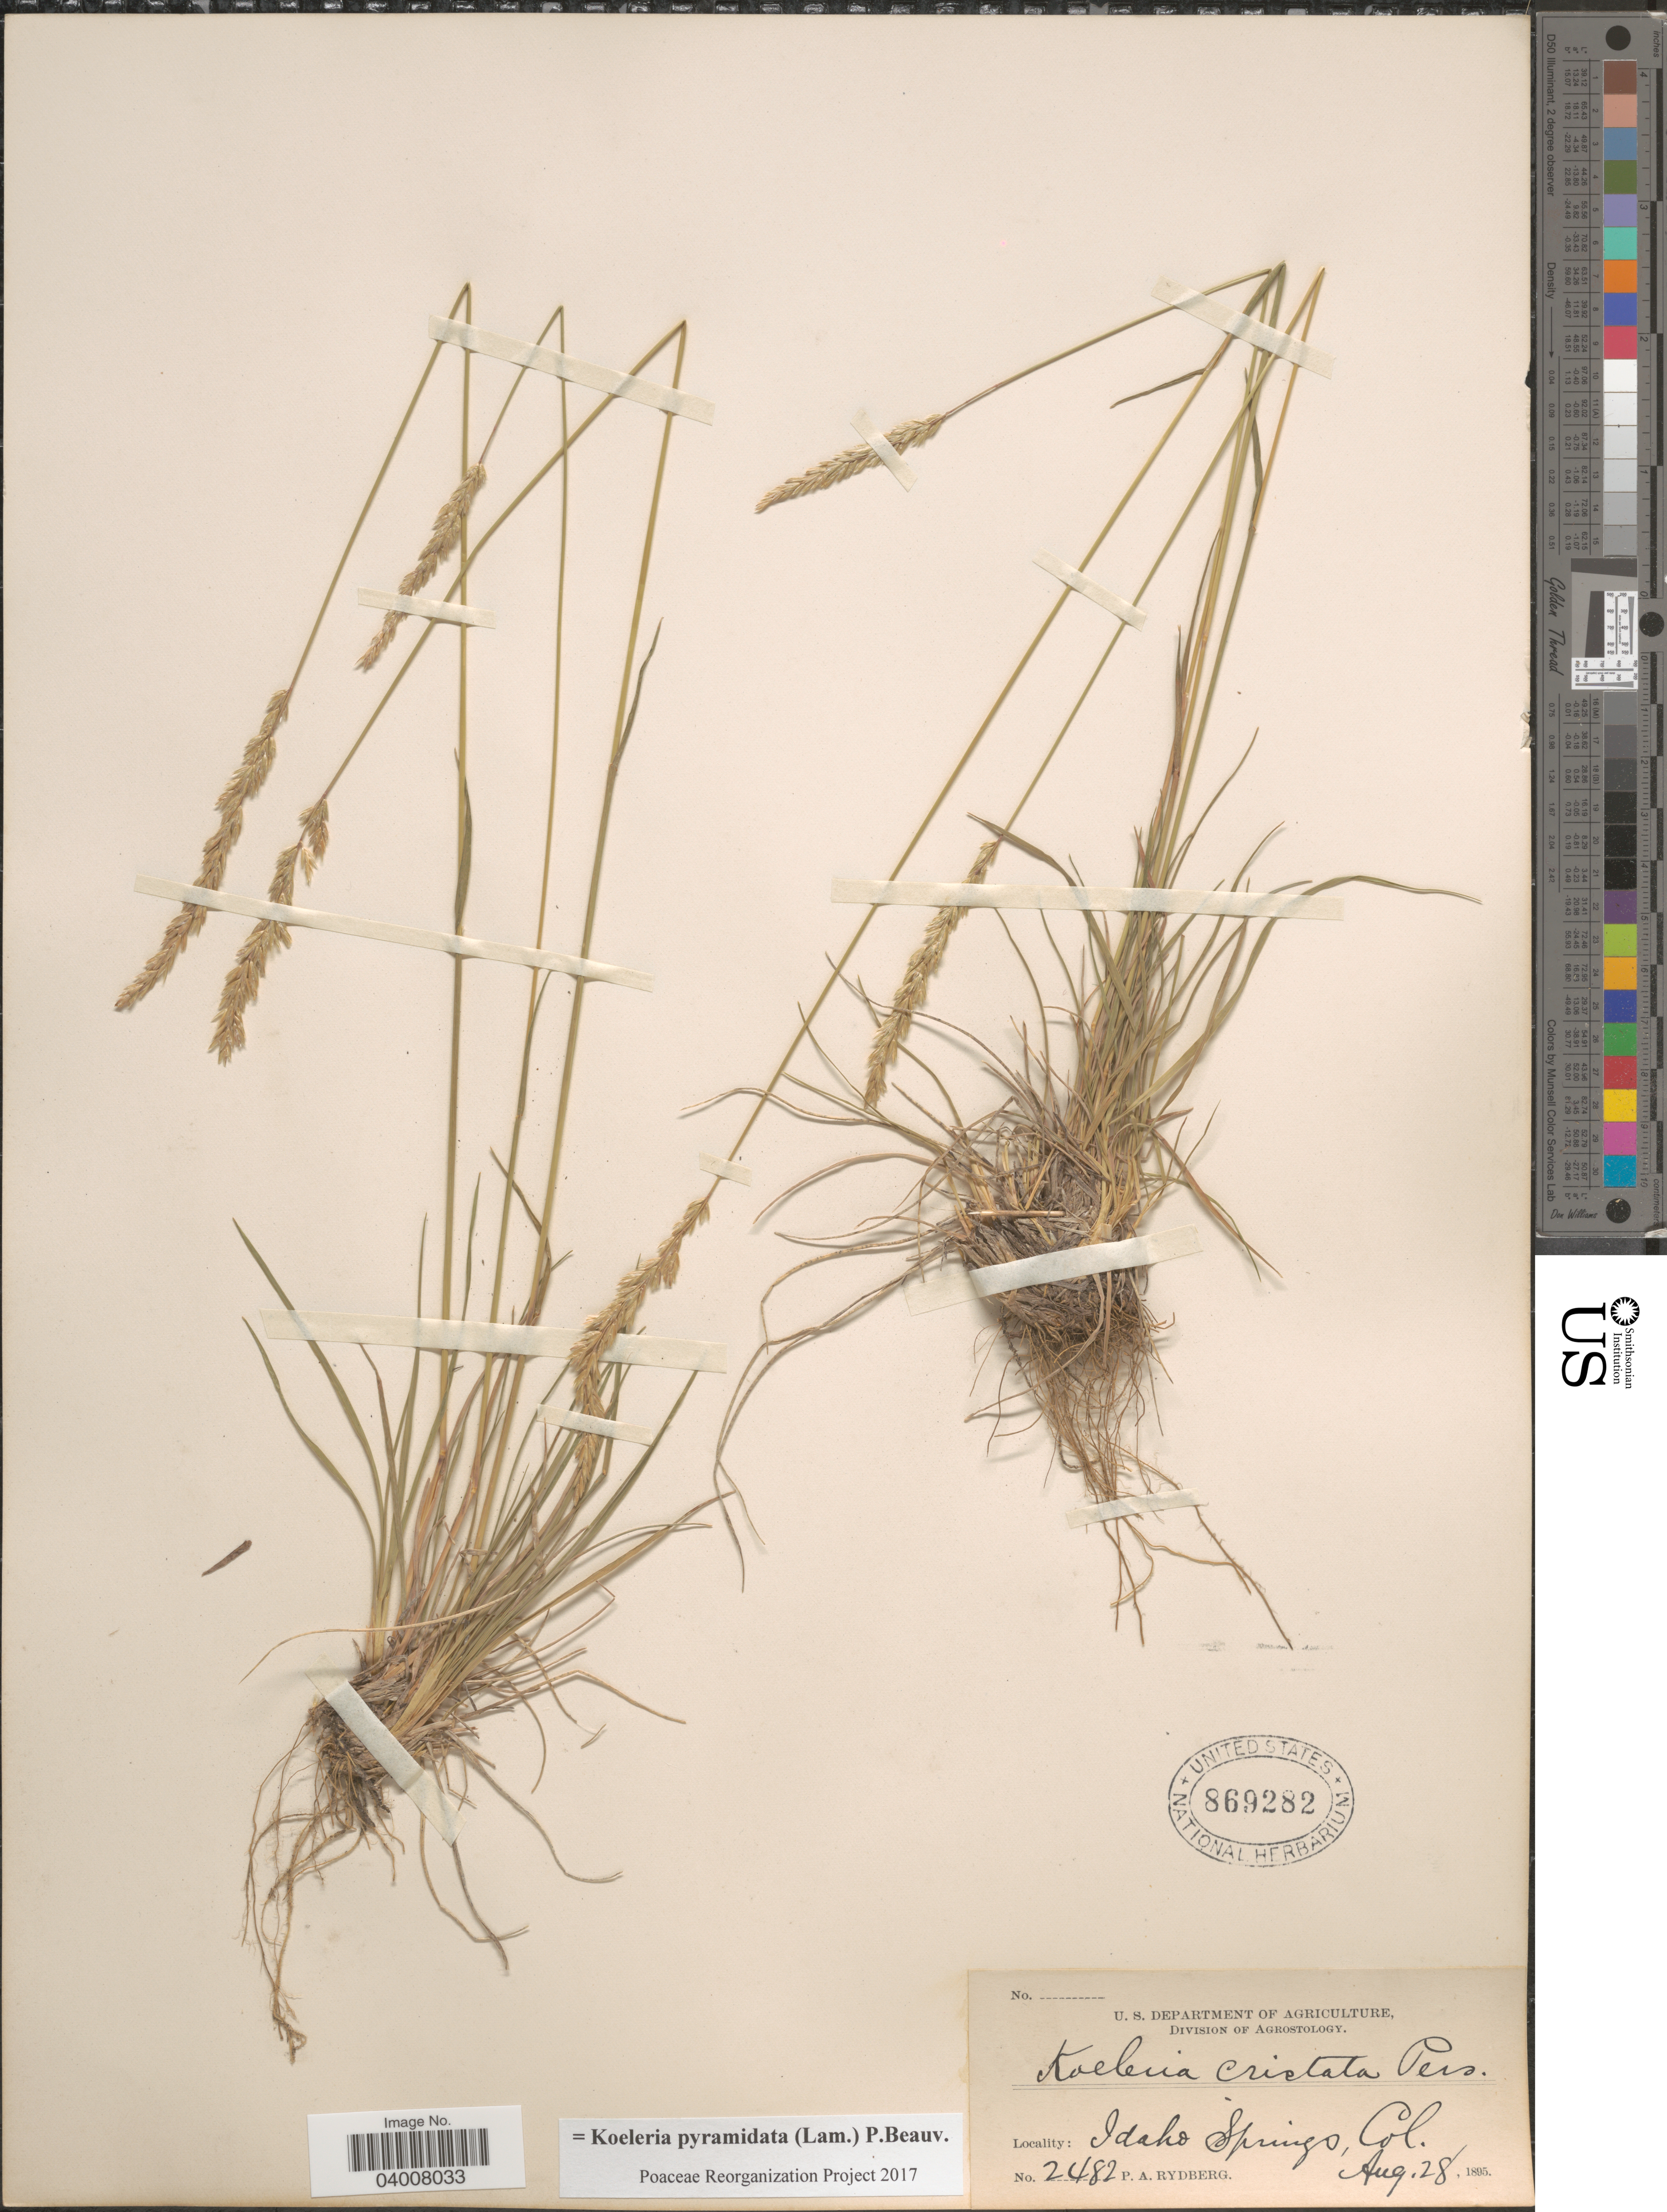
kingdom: Plantae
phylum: Tracheophyta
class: Liliopsida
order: Poales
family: Poaceae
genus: Koeleria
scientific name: Koeleria pyramidata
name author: (Lam.) P. Beauv.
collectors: P. A. Rydberg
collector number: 2482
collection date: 1895-08-28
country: United States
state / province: Colorado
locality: Idaho Springs.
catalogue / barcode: US 869282